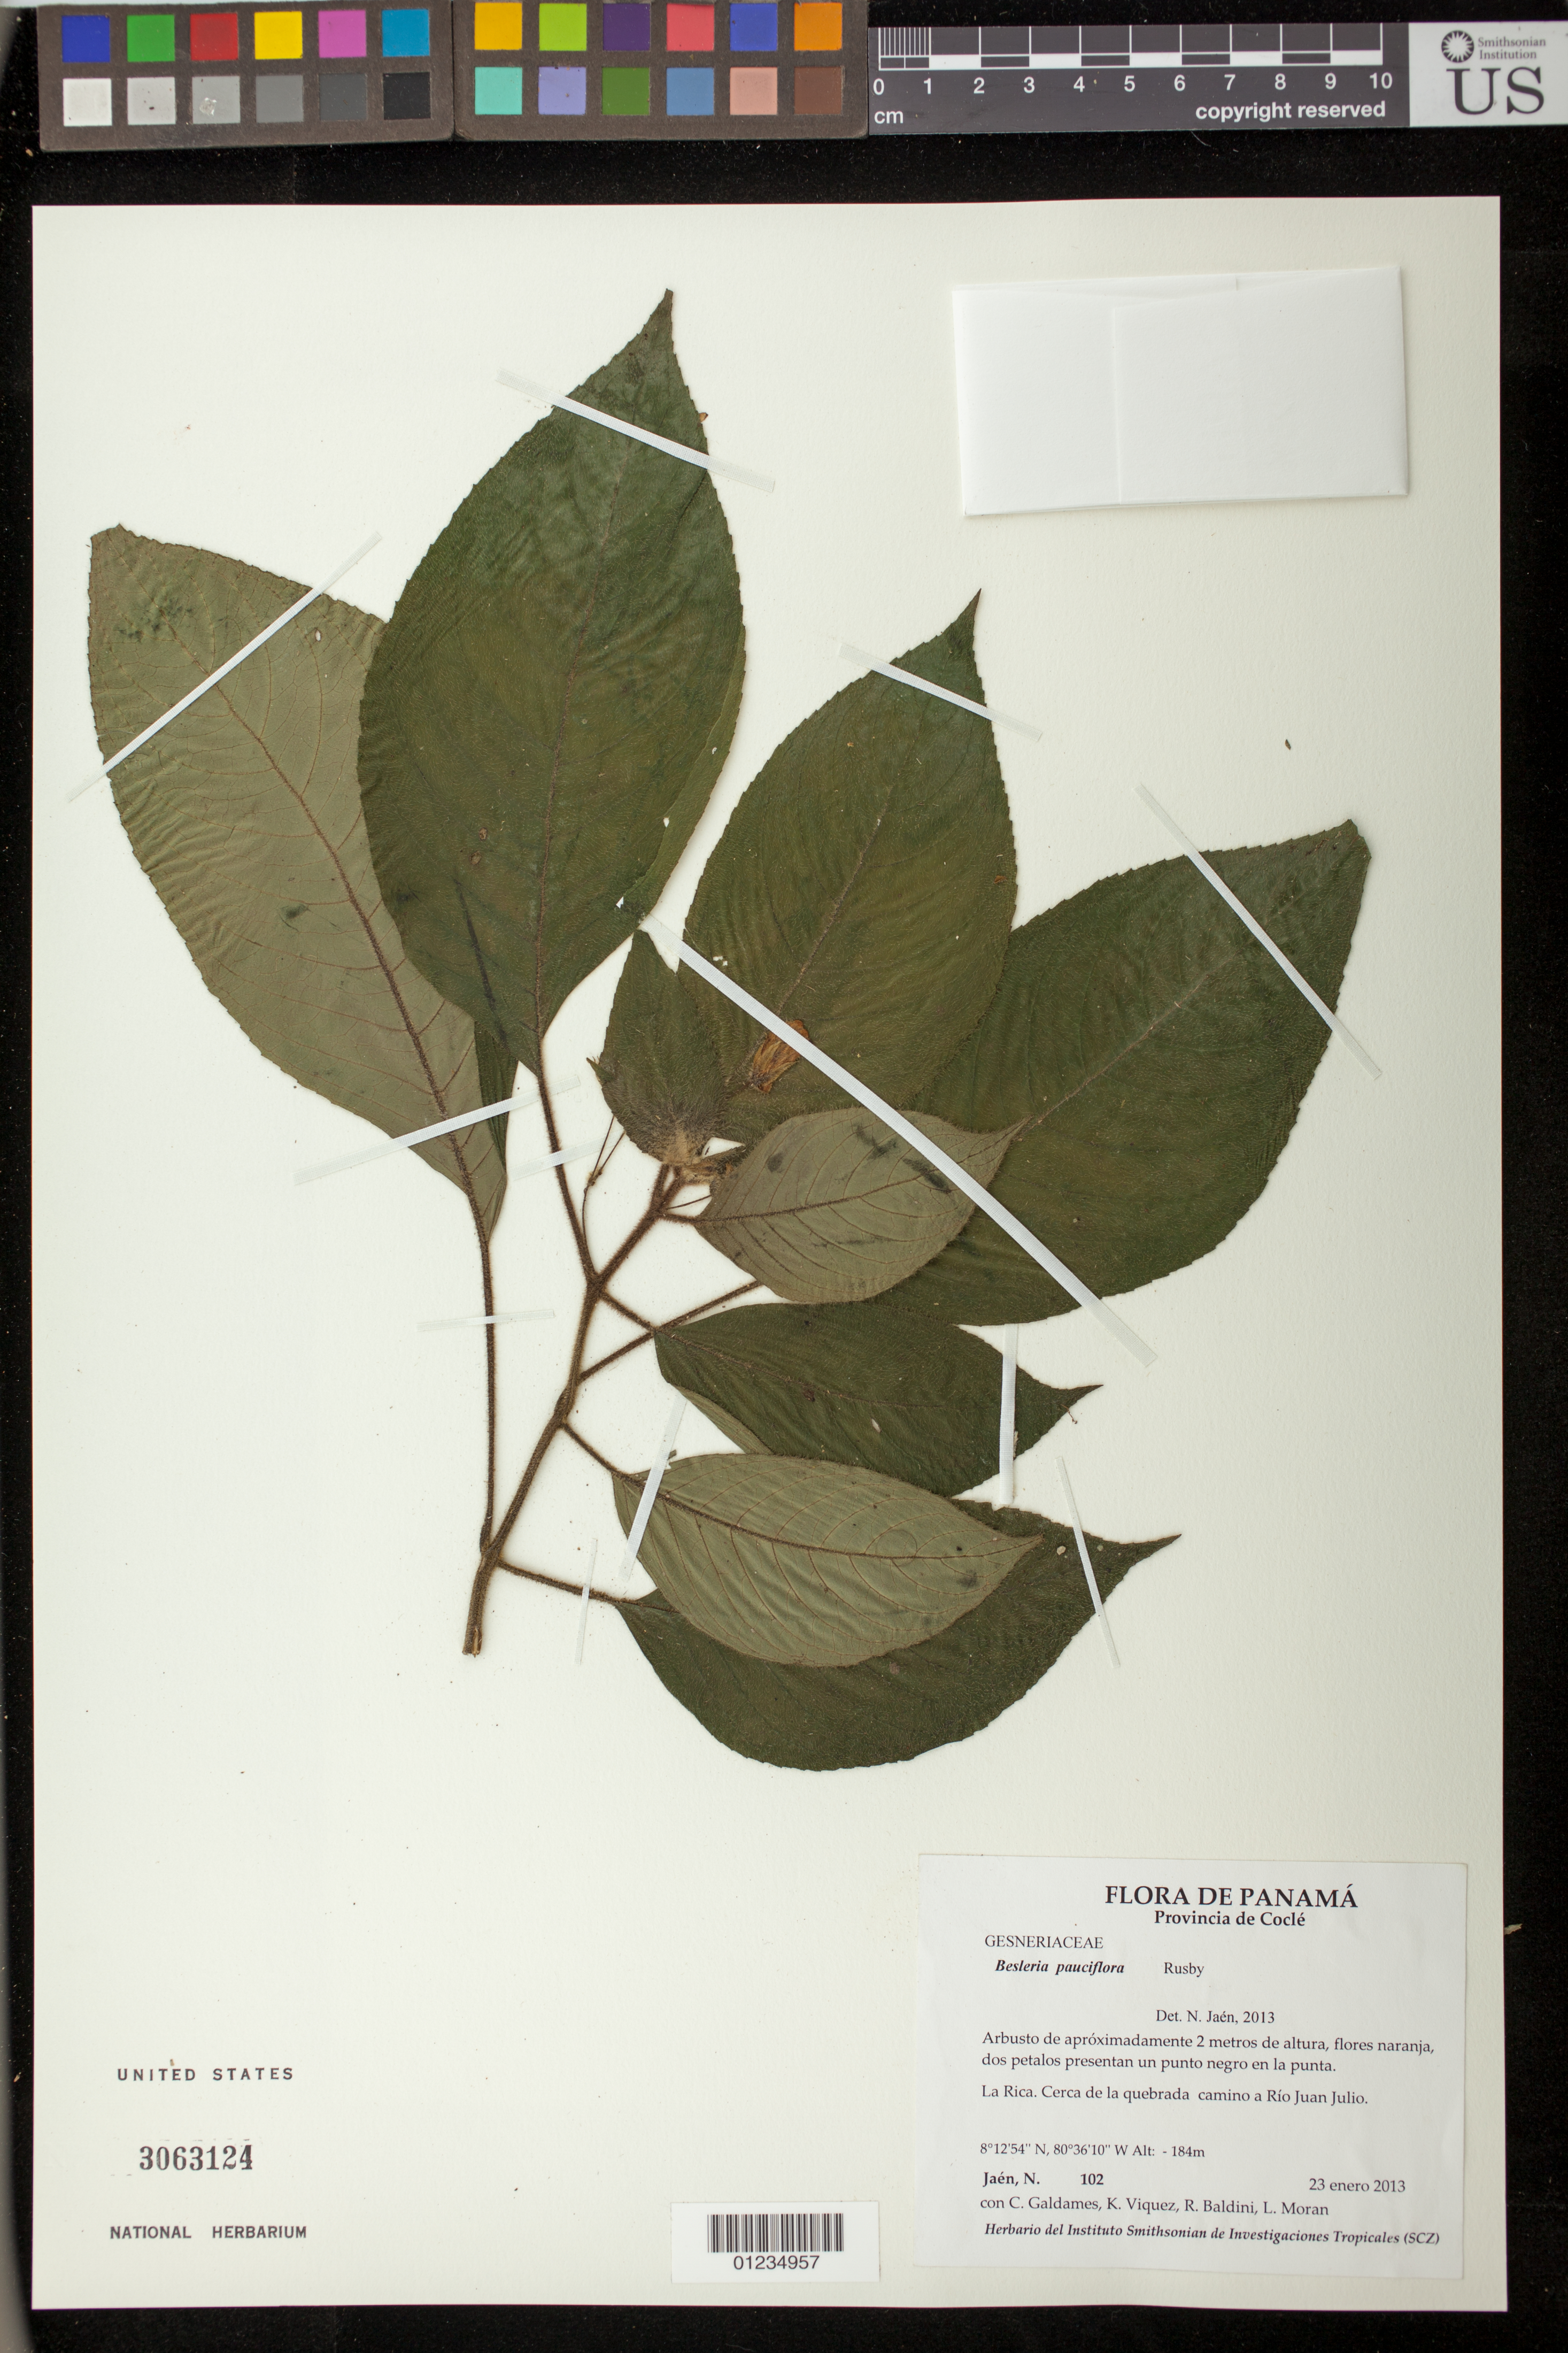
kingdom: Plantae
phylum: Tracheophyta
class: Magnoliopsida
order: Lamiales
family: Gesneriaceae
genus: Besleria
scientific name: Besleria pauciflora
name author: Rusby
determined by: Jaén, N.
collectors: N. Jaén, C. Galdames, K. Viquez, R. Baldini & L. Moran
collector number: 102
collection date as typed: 23 enero 2013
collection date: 2013-01-23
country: Panama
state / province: Coclé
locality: La RIca, Cerca de la quebrada camino a Rio Juan Julio.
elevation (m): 184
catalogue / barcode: US 3063124